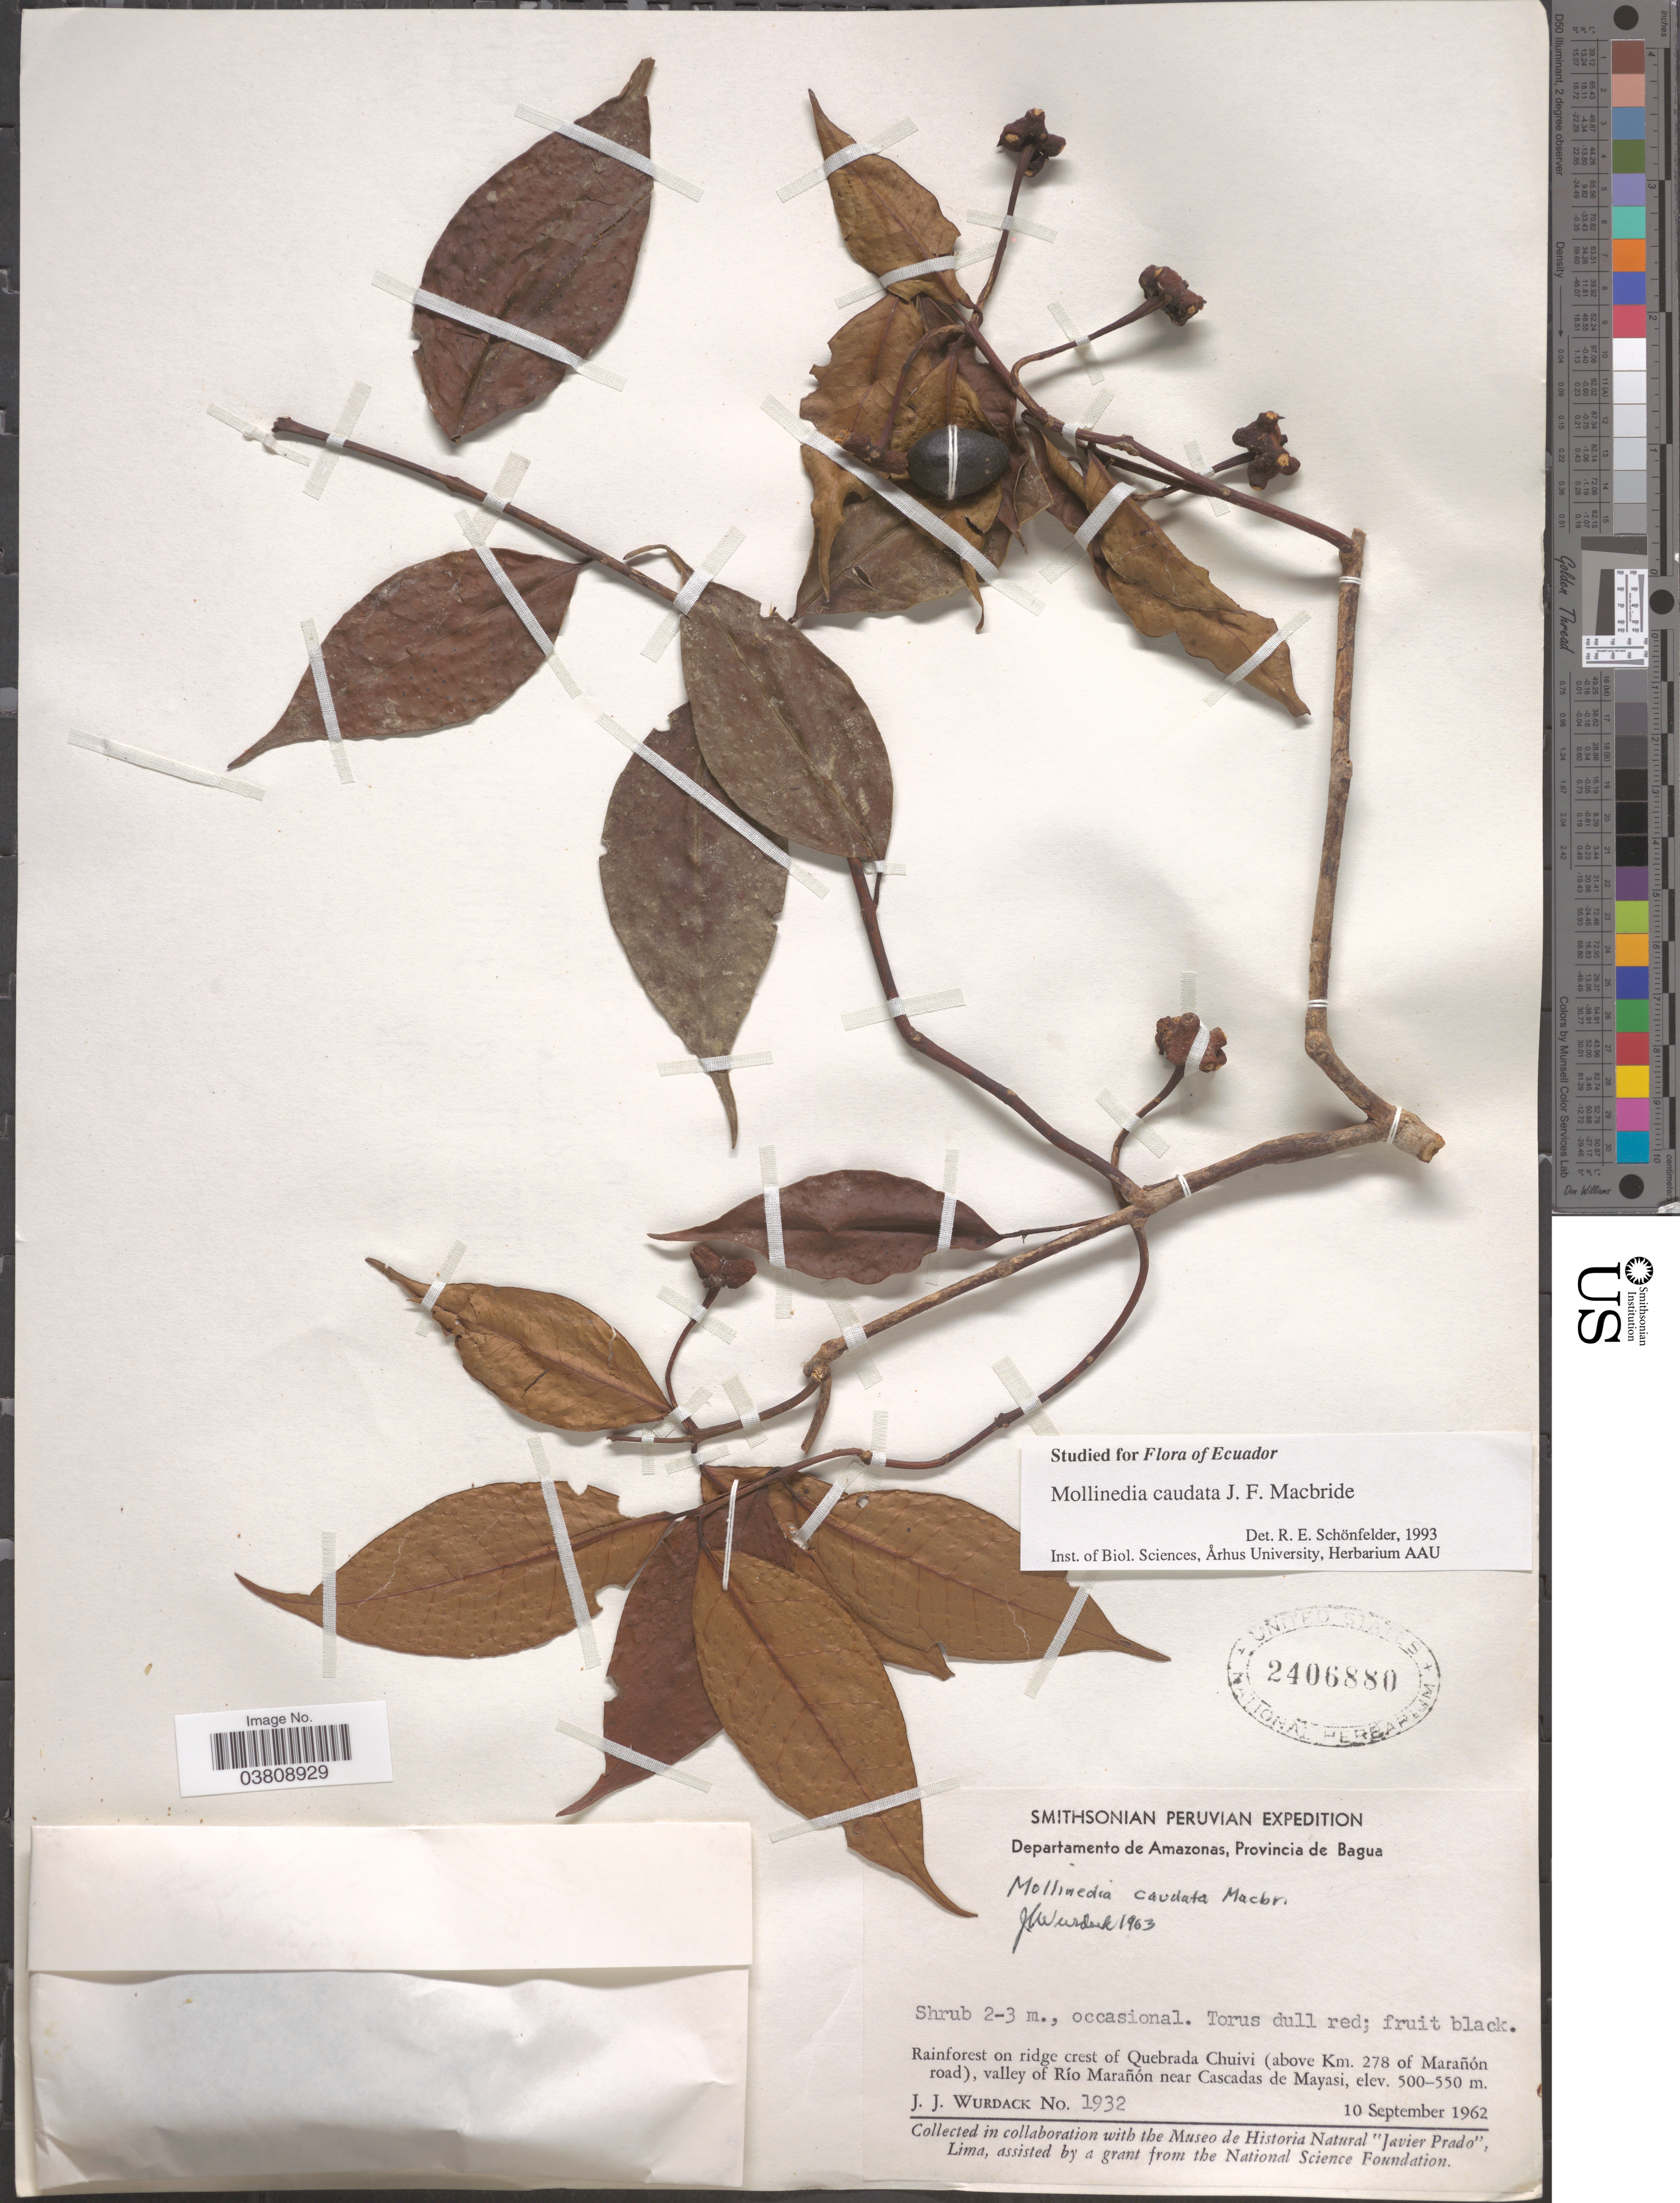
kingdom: Plantae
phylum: Tracheophyta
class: Magnoliopsida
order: Laurales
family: Monimiaceae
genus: Mollinedia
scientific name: Mollinedia caudata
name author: J.F. Macbr.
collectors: J. J. Wurdack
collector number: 1932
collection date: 1962-09-10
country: Peru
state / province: Amazonas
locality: Departamento de Amazonas, Provincia de Bagua. Rainforest on ridge crest of Quebrada Chuivi (above Km. 278 of Marañón road), valley of Río Marañón near Cascades de Mayasi.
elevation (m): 500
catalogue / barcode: US 2406880